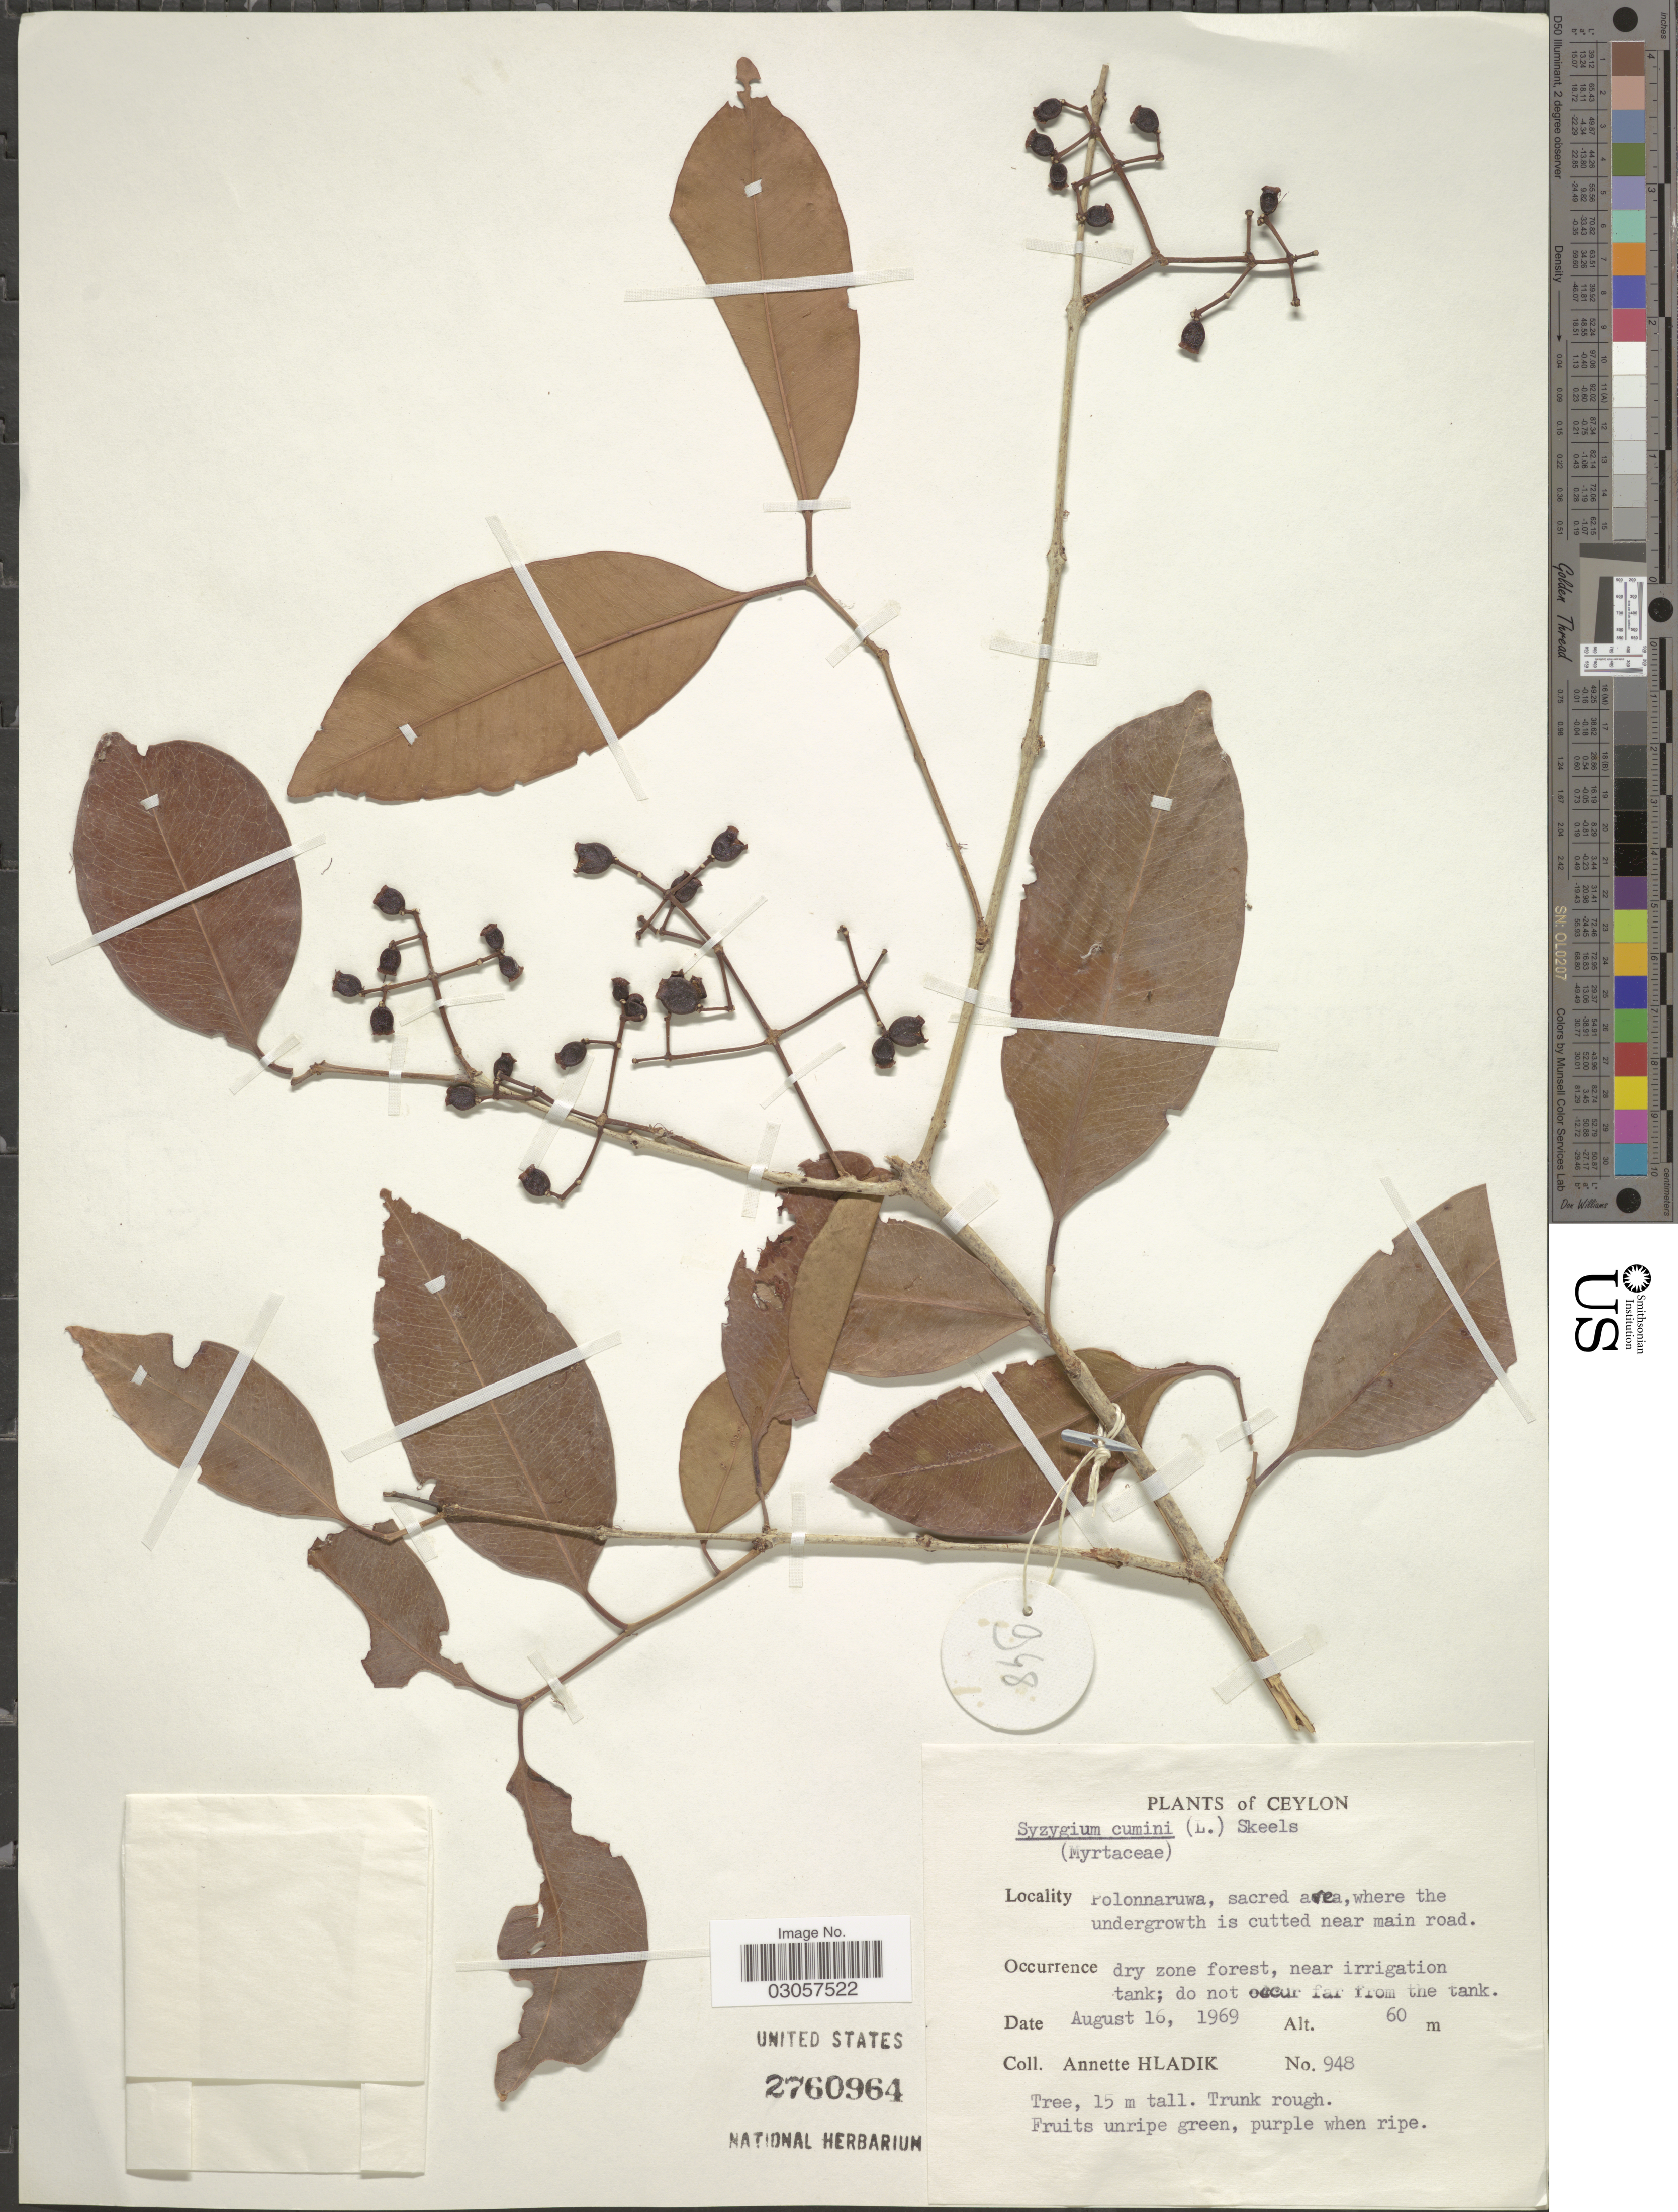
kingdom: Plantae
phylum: Tracheophyta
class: Magnoliopsida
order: Myrtales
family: Myrtaceae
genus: Syzygium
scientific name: Syzygium cumini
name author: (L.) Skeels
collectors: A. Hladik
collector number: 948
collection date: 1969-08-16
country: Sri Lanka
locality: Ceylon, Polonnaruwa, sacred area, where the undergrowth is cutted near main road.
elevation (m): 60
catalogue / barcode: US 2760964